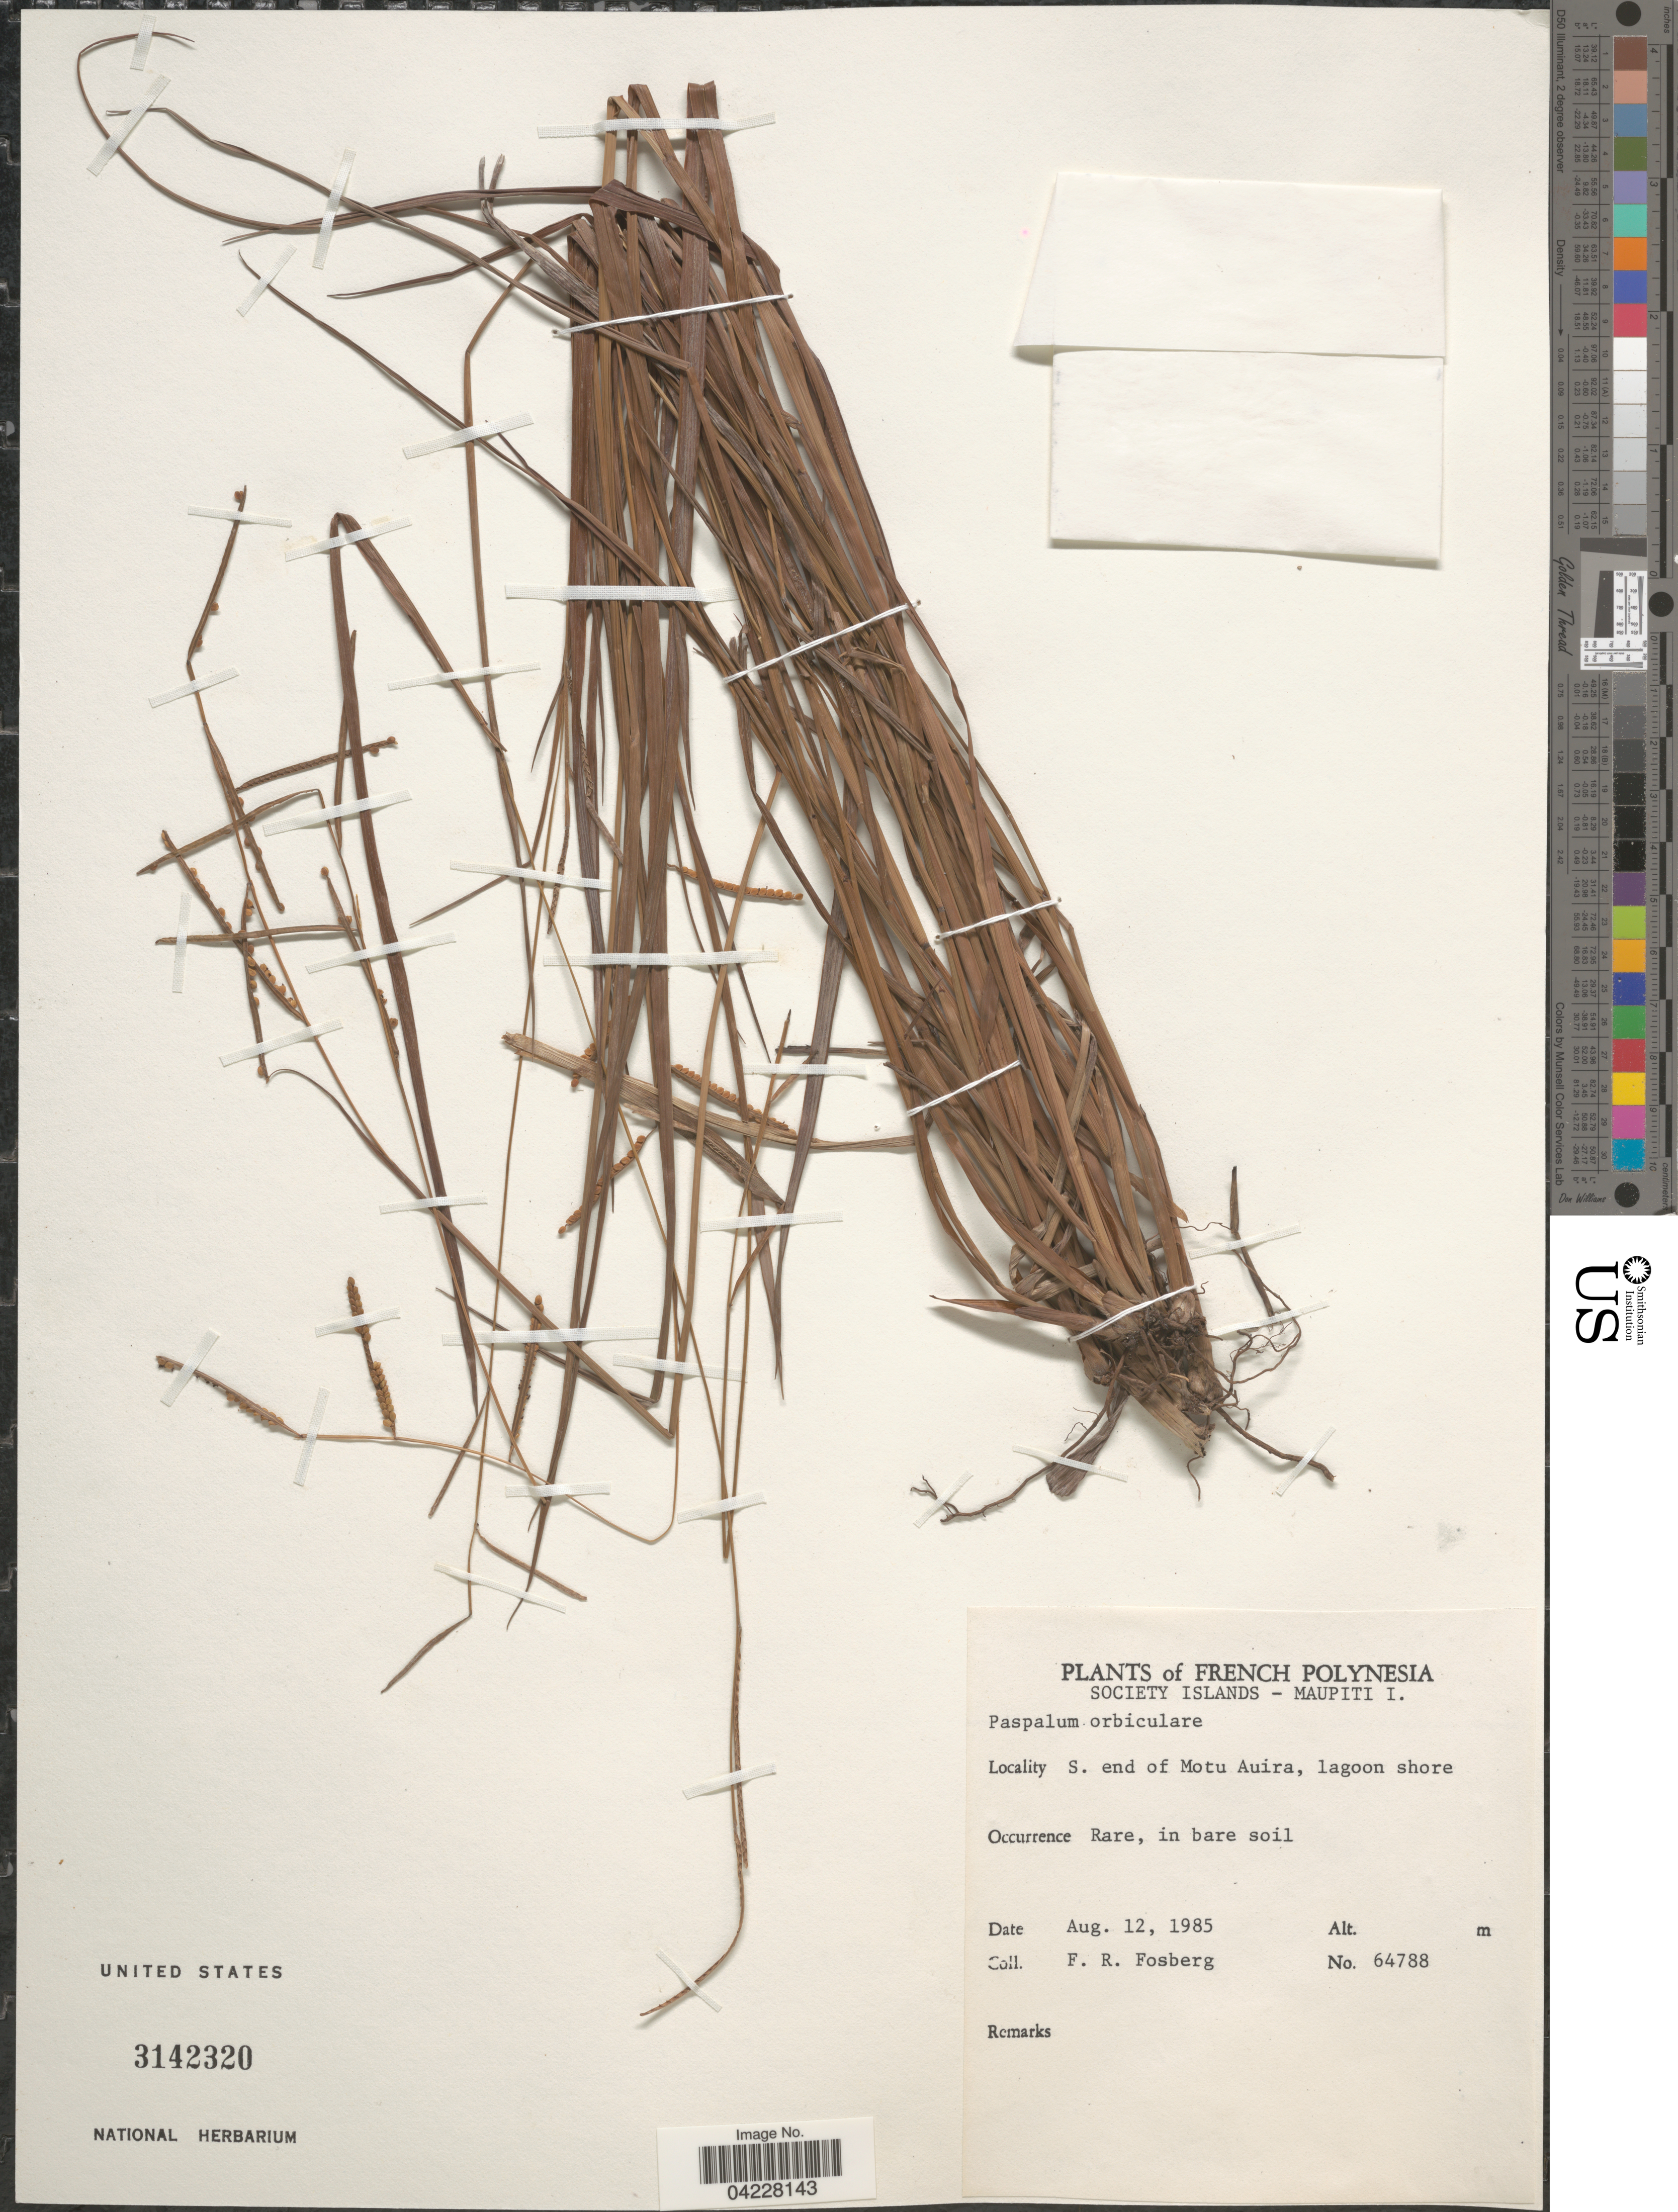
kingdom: Plantae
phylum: Tracheophyta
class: Liliopsida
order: Poales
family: Poaceae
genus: Paspalum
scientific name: Paspalum orbiculare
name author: G. Forst.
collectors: F. R. Fosberg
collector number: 64788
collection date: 1985-08-12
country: French Polynesia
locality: Society Islands - Maupiti I. S. end of Motu Auira, lagoon shore.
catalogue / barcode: US 3142320